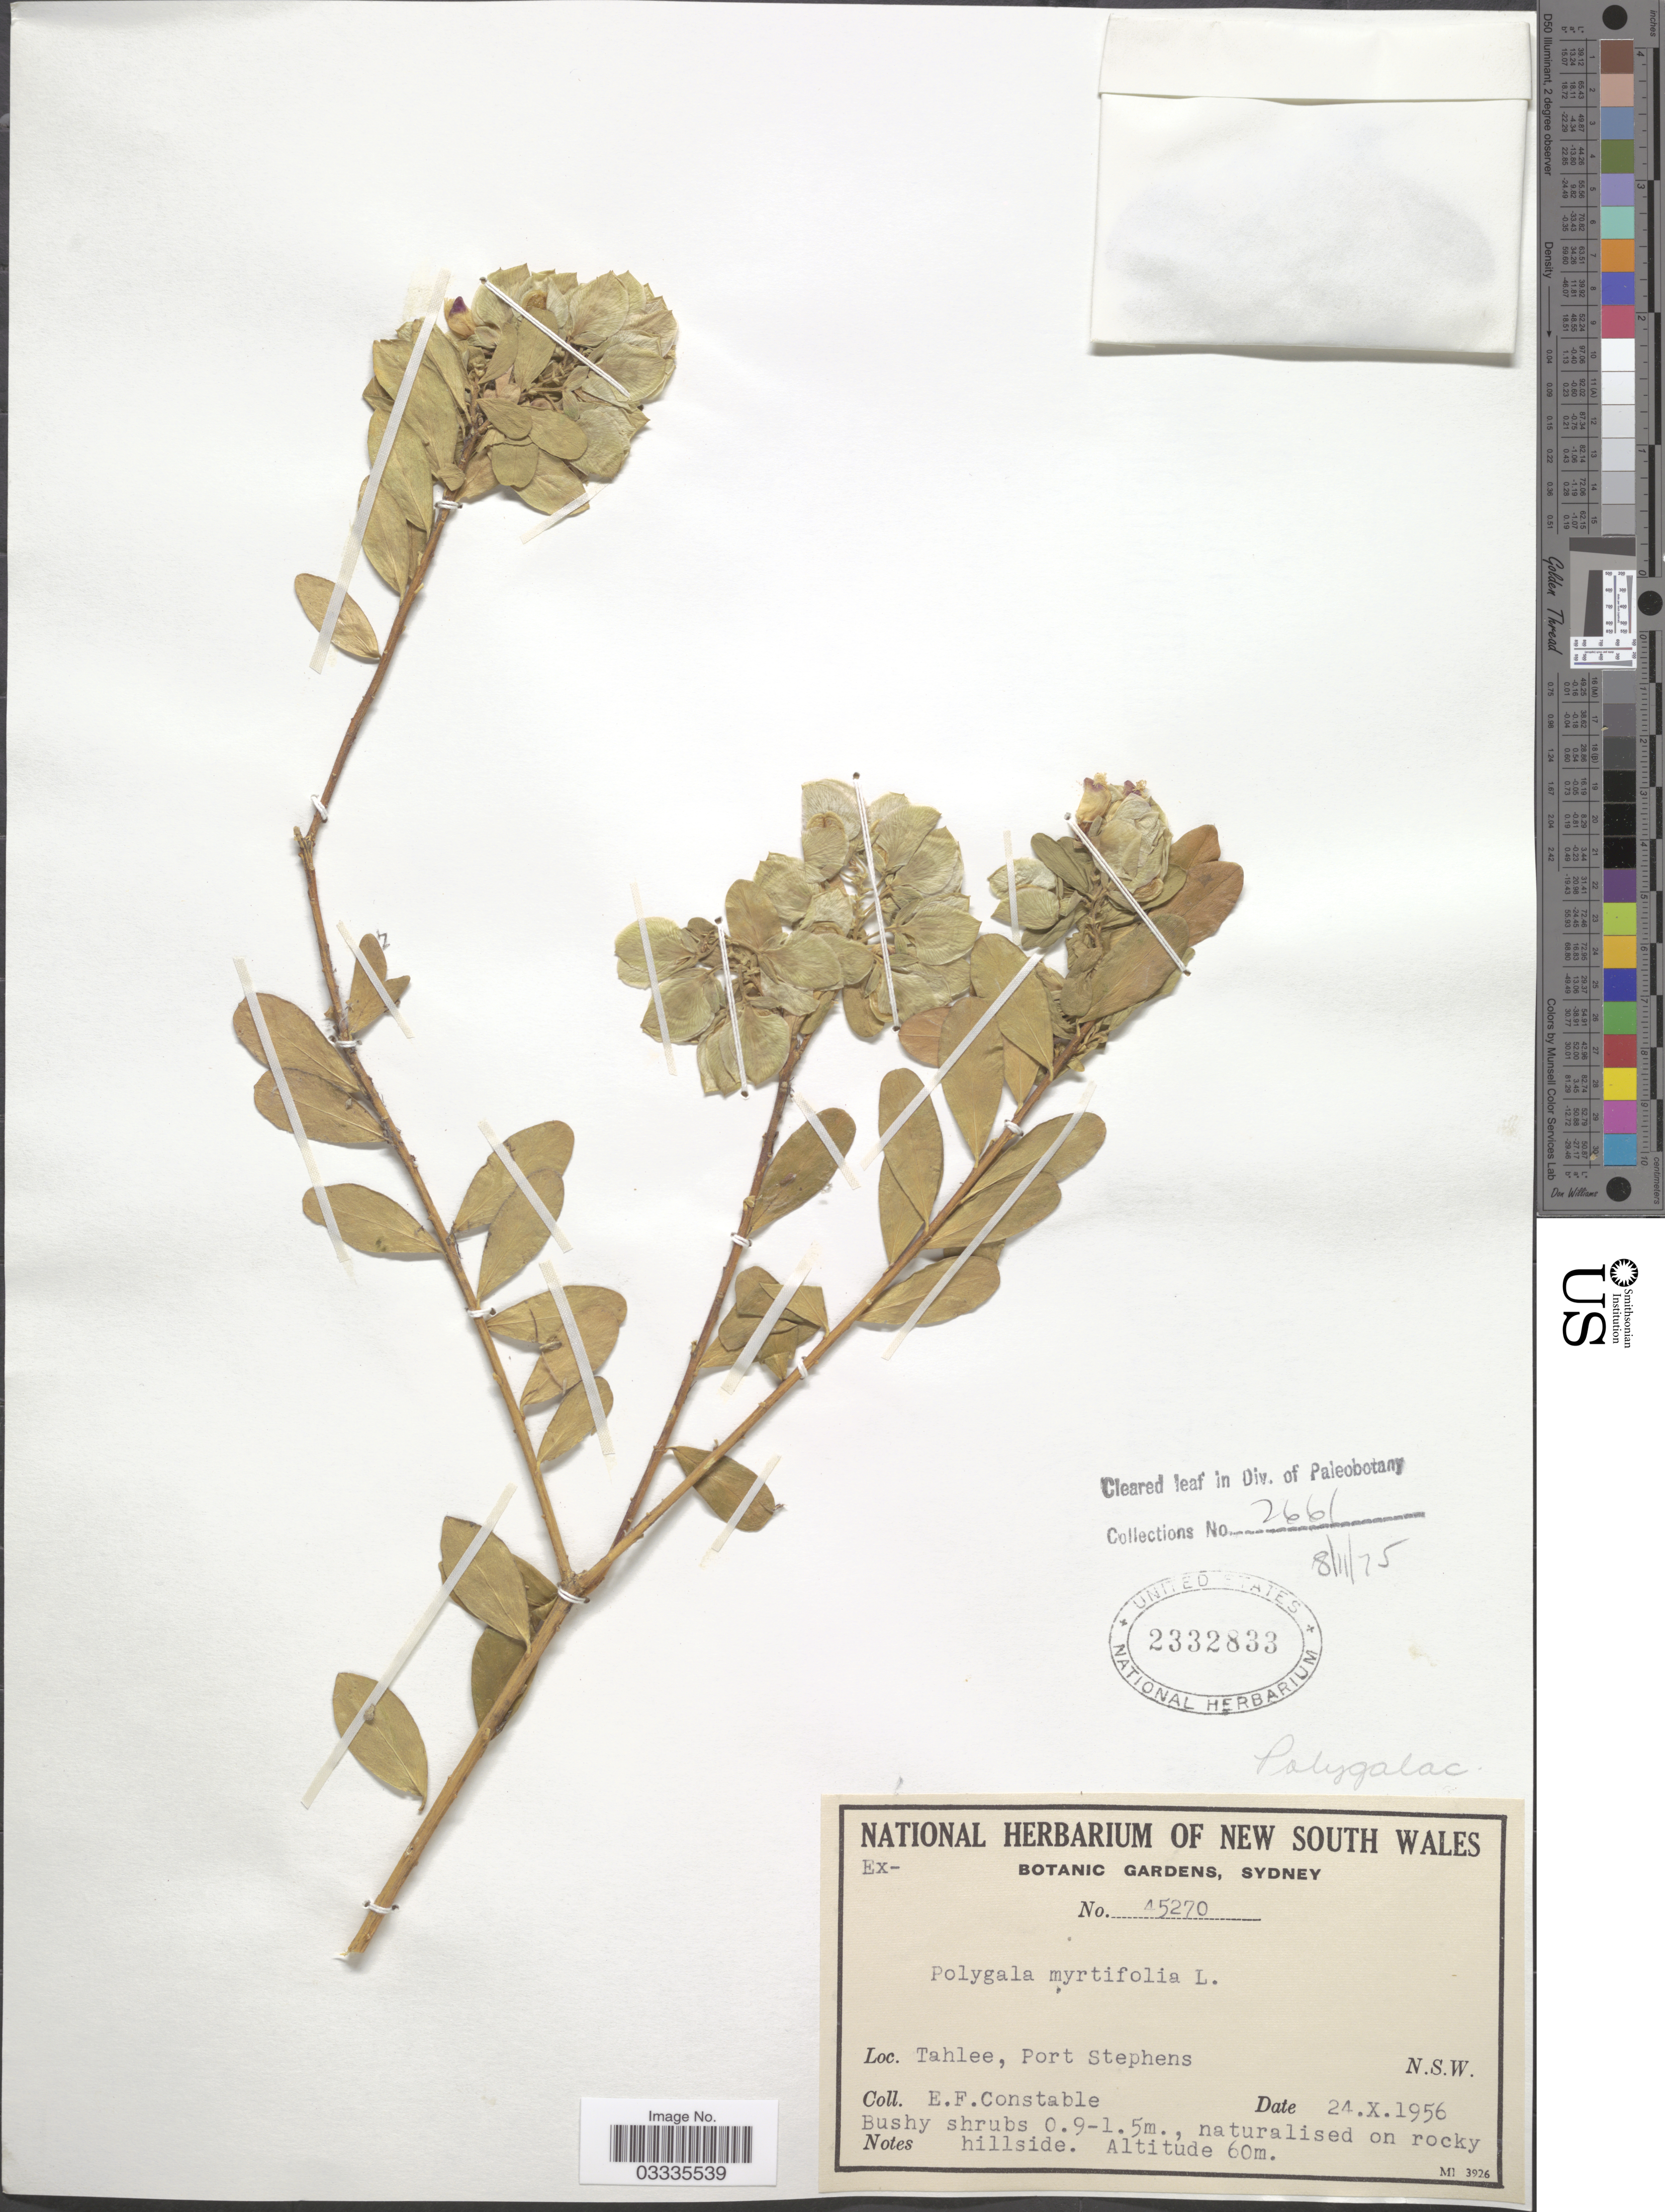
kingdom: Plantae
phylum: Tracheophyta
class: Magnoliopsida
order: Fabales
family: Polygalaceae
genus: Polygala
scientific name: Polygala myrtifolia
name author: L.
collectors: E. F. Constable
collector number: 45270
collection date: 1956-10-24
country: Australia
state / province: New South Wales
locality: Tahlee, ort Stephens.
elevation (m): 60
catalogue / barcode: US 2332833